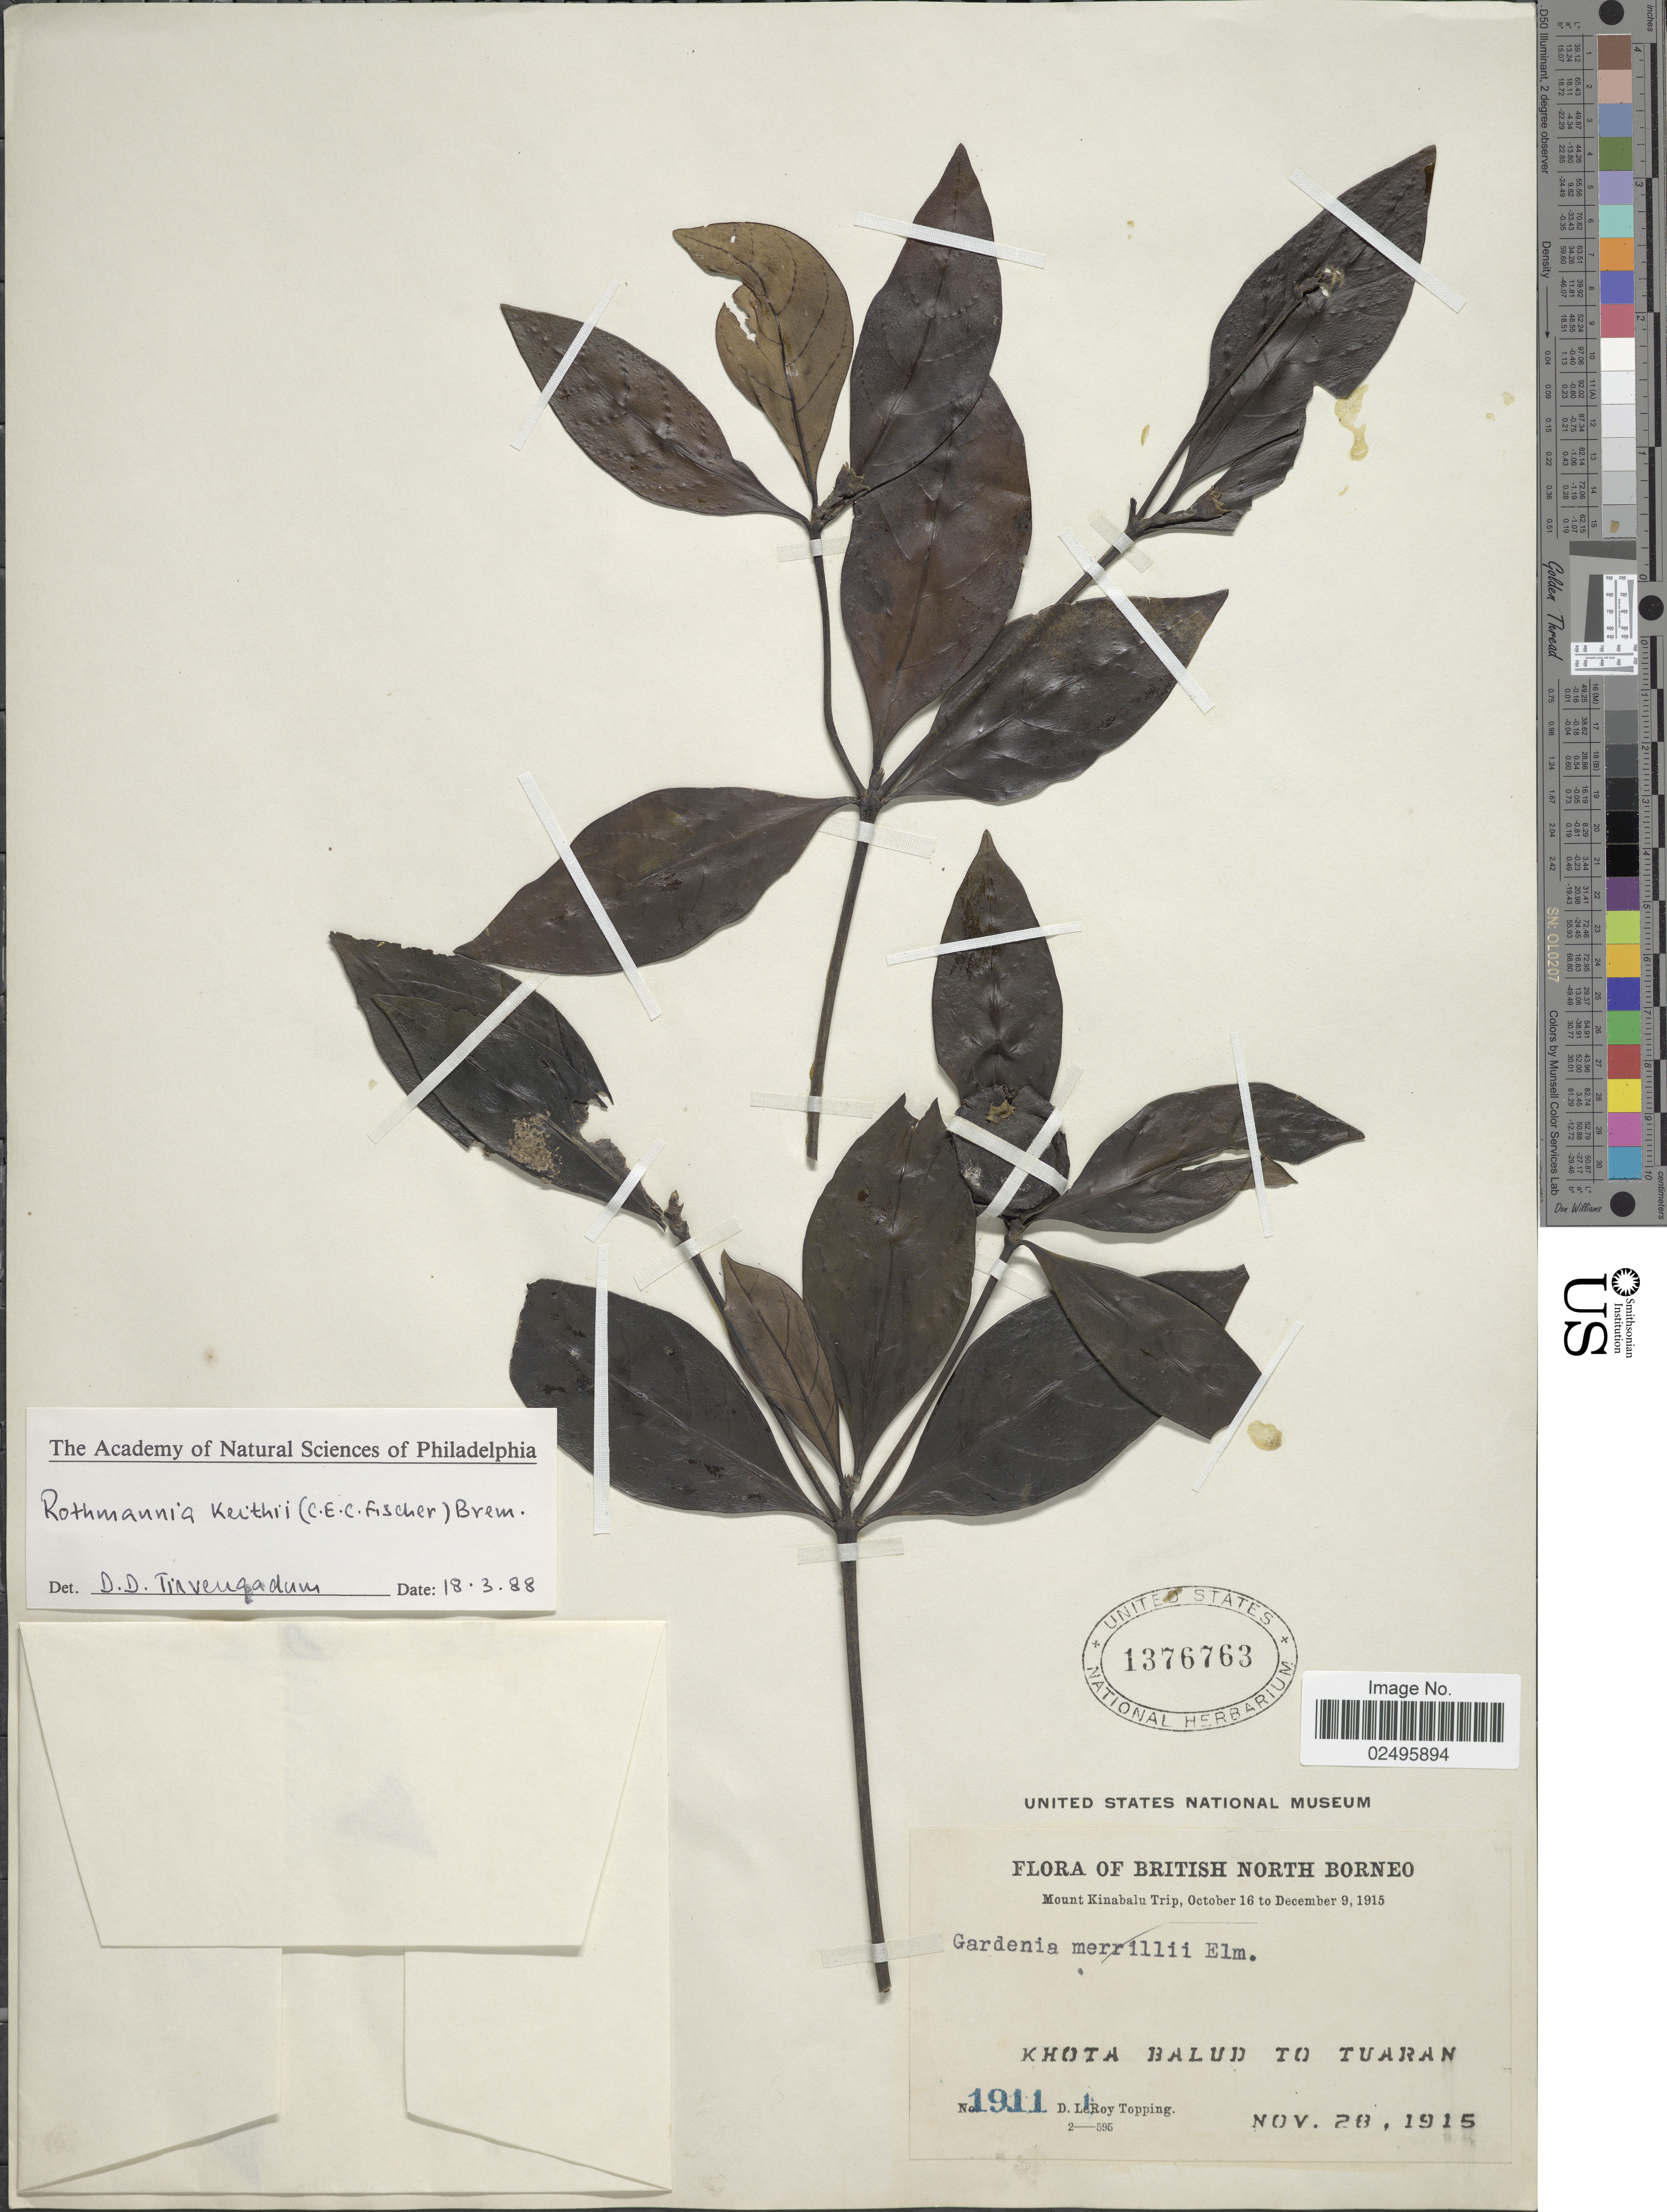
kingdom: Plantae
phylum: Tracheophyta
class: Magnoliopsida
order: Gentianales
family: Rubiaceae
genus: Rothmannia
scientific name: Rothmannia merrillii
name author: (Elmer) J.T. Pereira & Ridsdale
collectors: D. L. Topping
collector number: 1911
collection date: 1915-11-28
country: Malaysia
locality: British North Borneo. Khota Balud to Tuaran.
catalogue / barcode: US 1376763